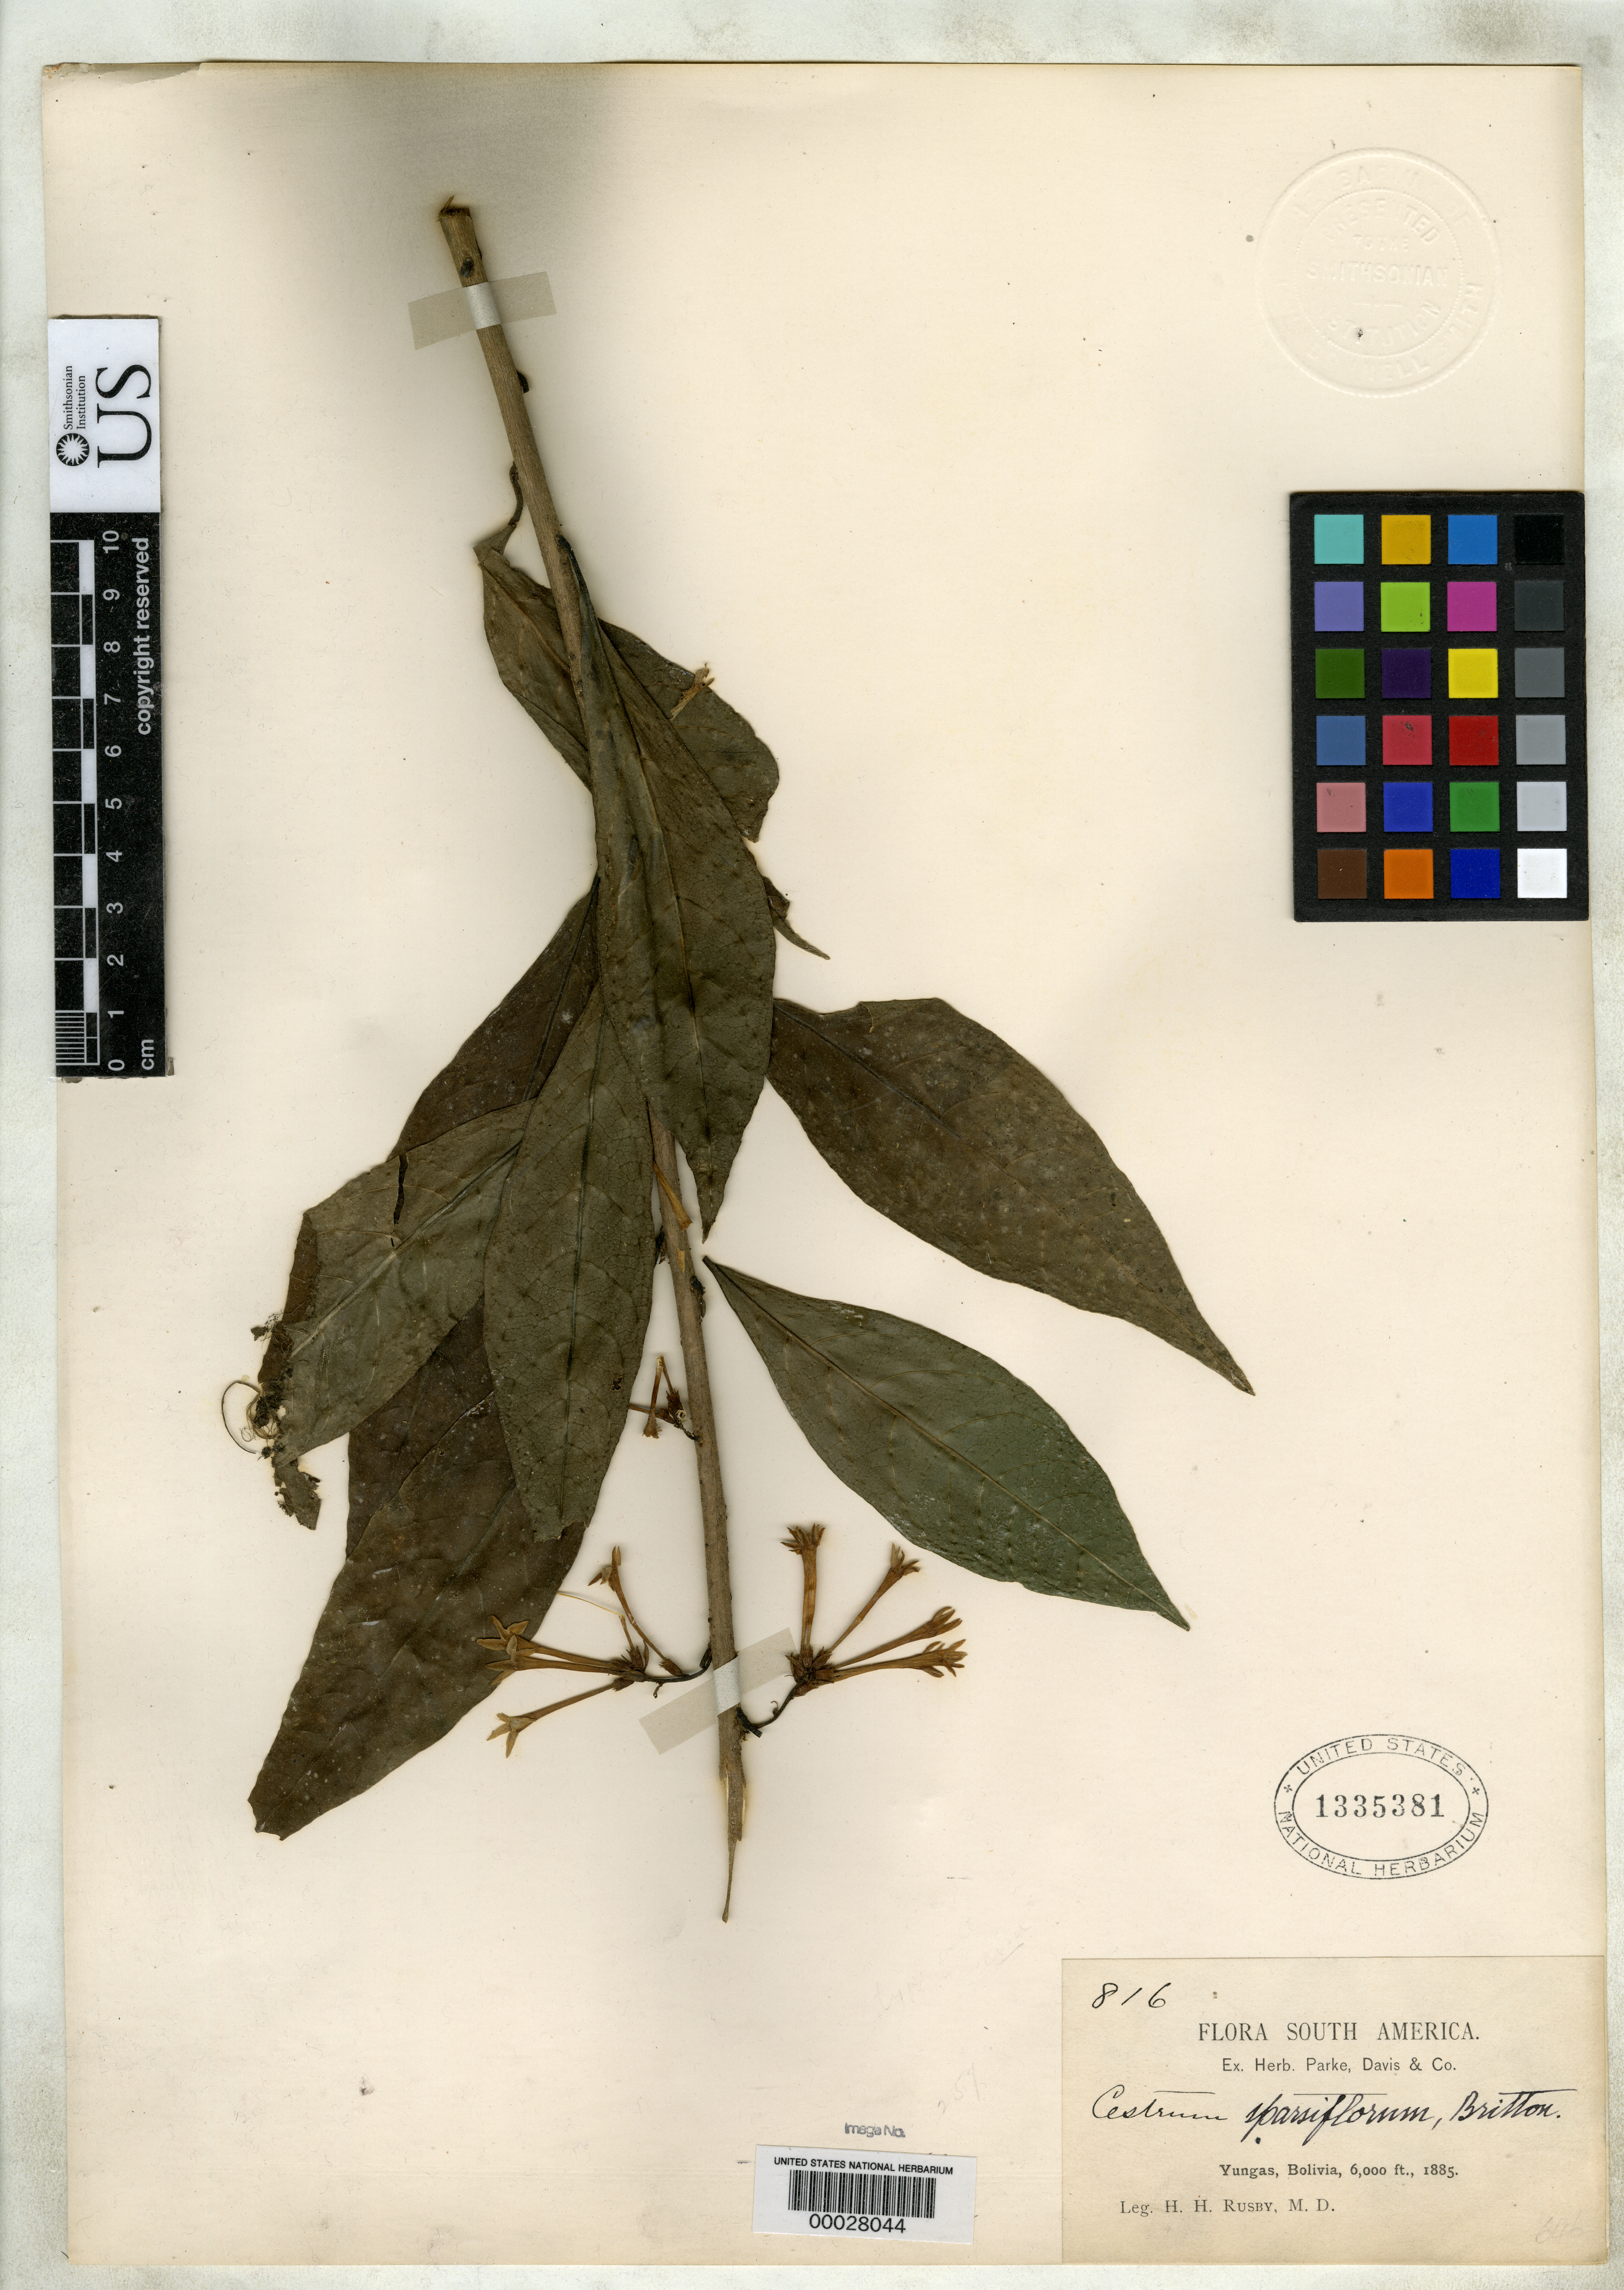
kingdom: Plantae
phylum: Tracheophyta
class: Magnoliopsida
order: Solanales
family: Solanaceae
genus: Cestrum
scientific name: Cestrum sparsiflorum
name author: Britton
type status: Type Collection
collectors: H. H. Rusby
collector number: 816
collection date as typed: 1885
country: Bolivia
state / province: La Paz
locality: Yungas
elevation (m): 1829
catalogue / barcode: US 1335381